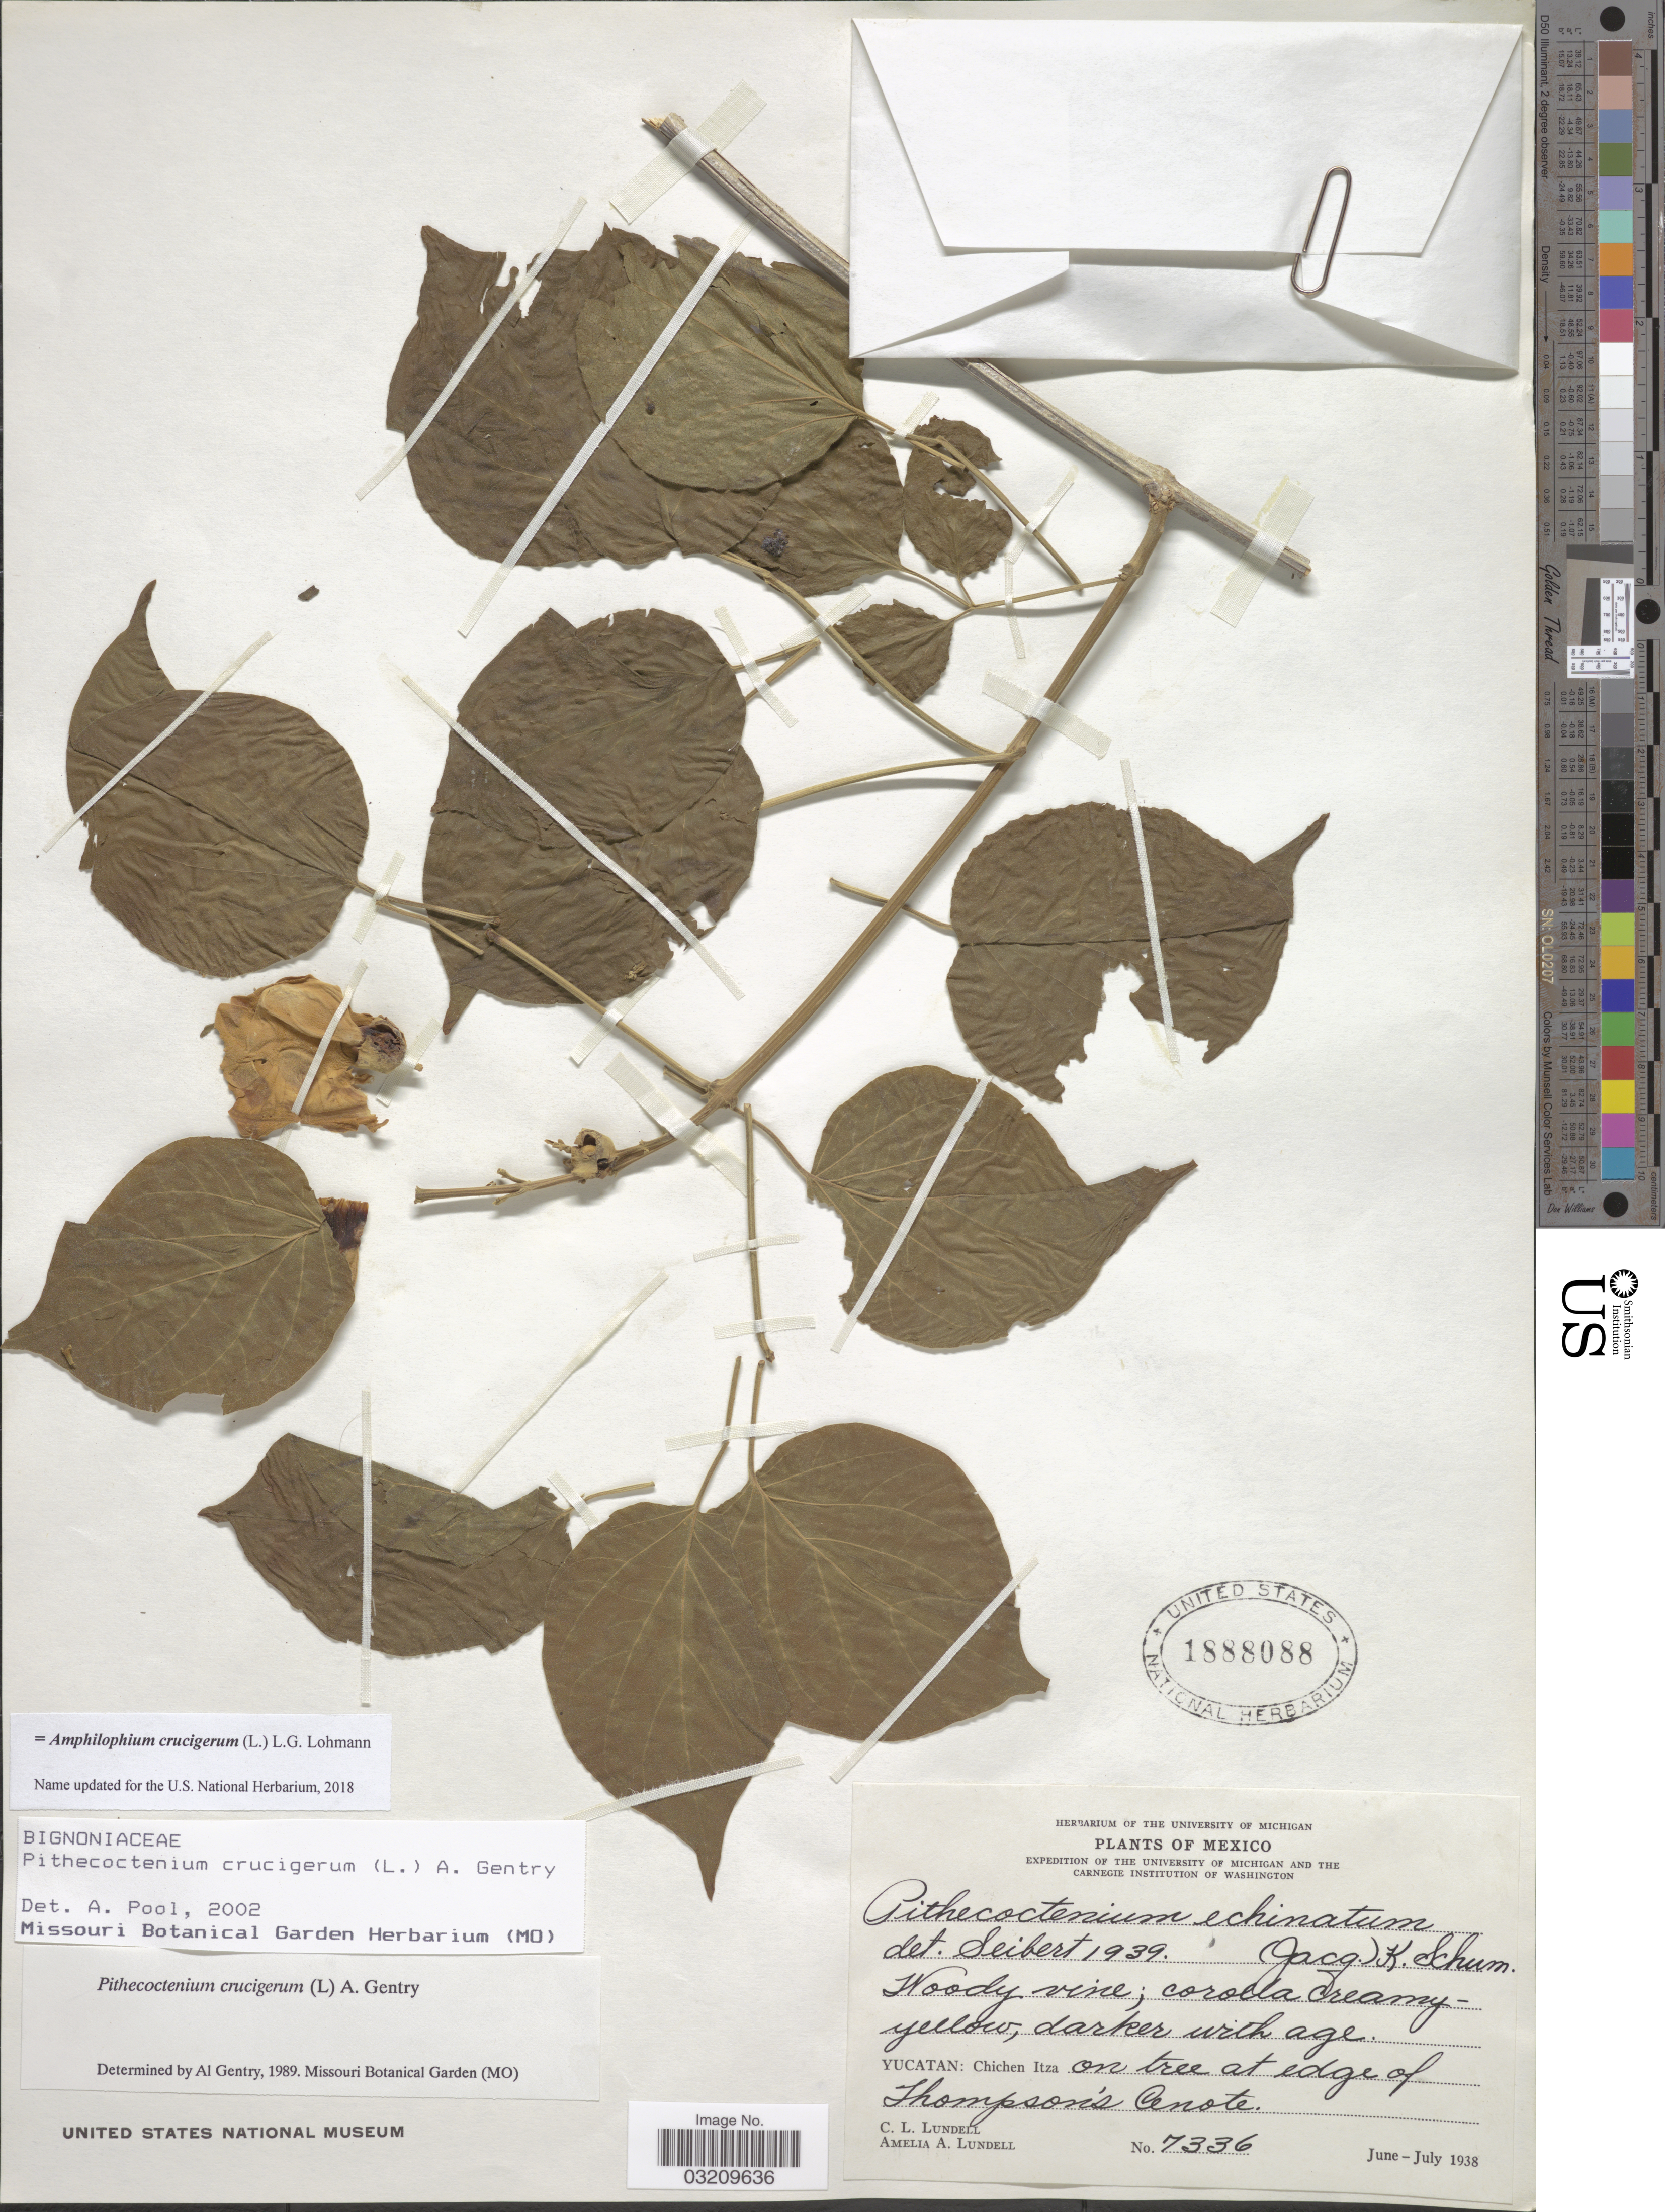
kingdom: Plantae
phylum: Tracheophyta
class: Magnoliopsida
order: Lamiales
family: Bignoniaceae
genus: Amphilophium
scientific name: Amphilophium crucigerum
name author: (L.) L.G. Lohmann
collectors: C. L. Lundell & A. A. Lundell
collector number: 7336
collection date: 1938-06/1938-07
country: Mexico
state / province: Yucatán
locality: Chichen Itza. On tree at edge of Thompson's Cenote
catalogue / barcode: US 1888088